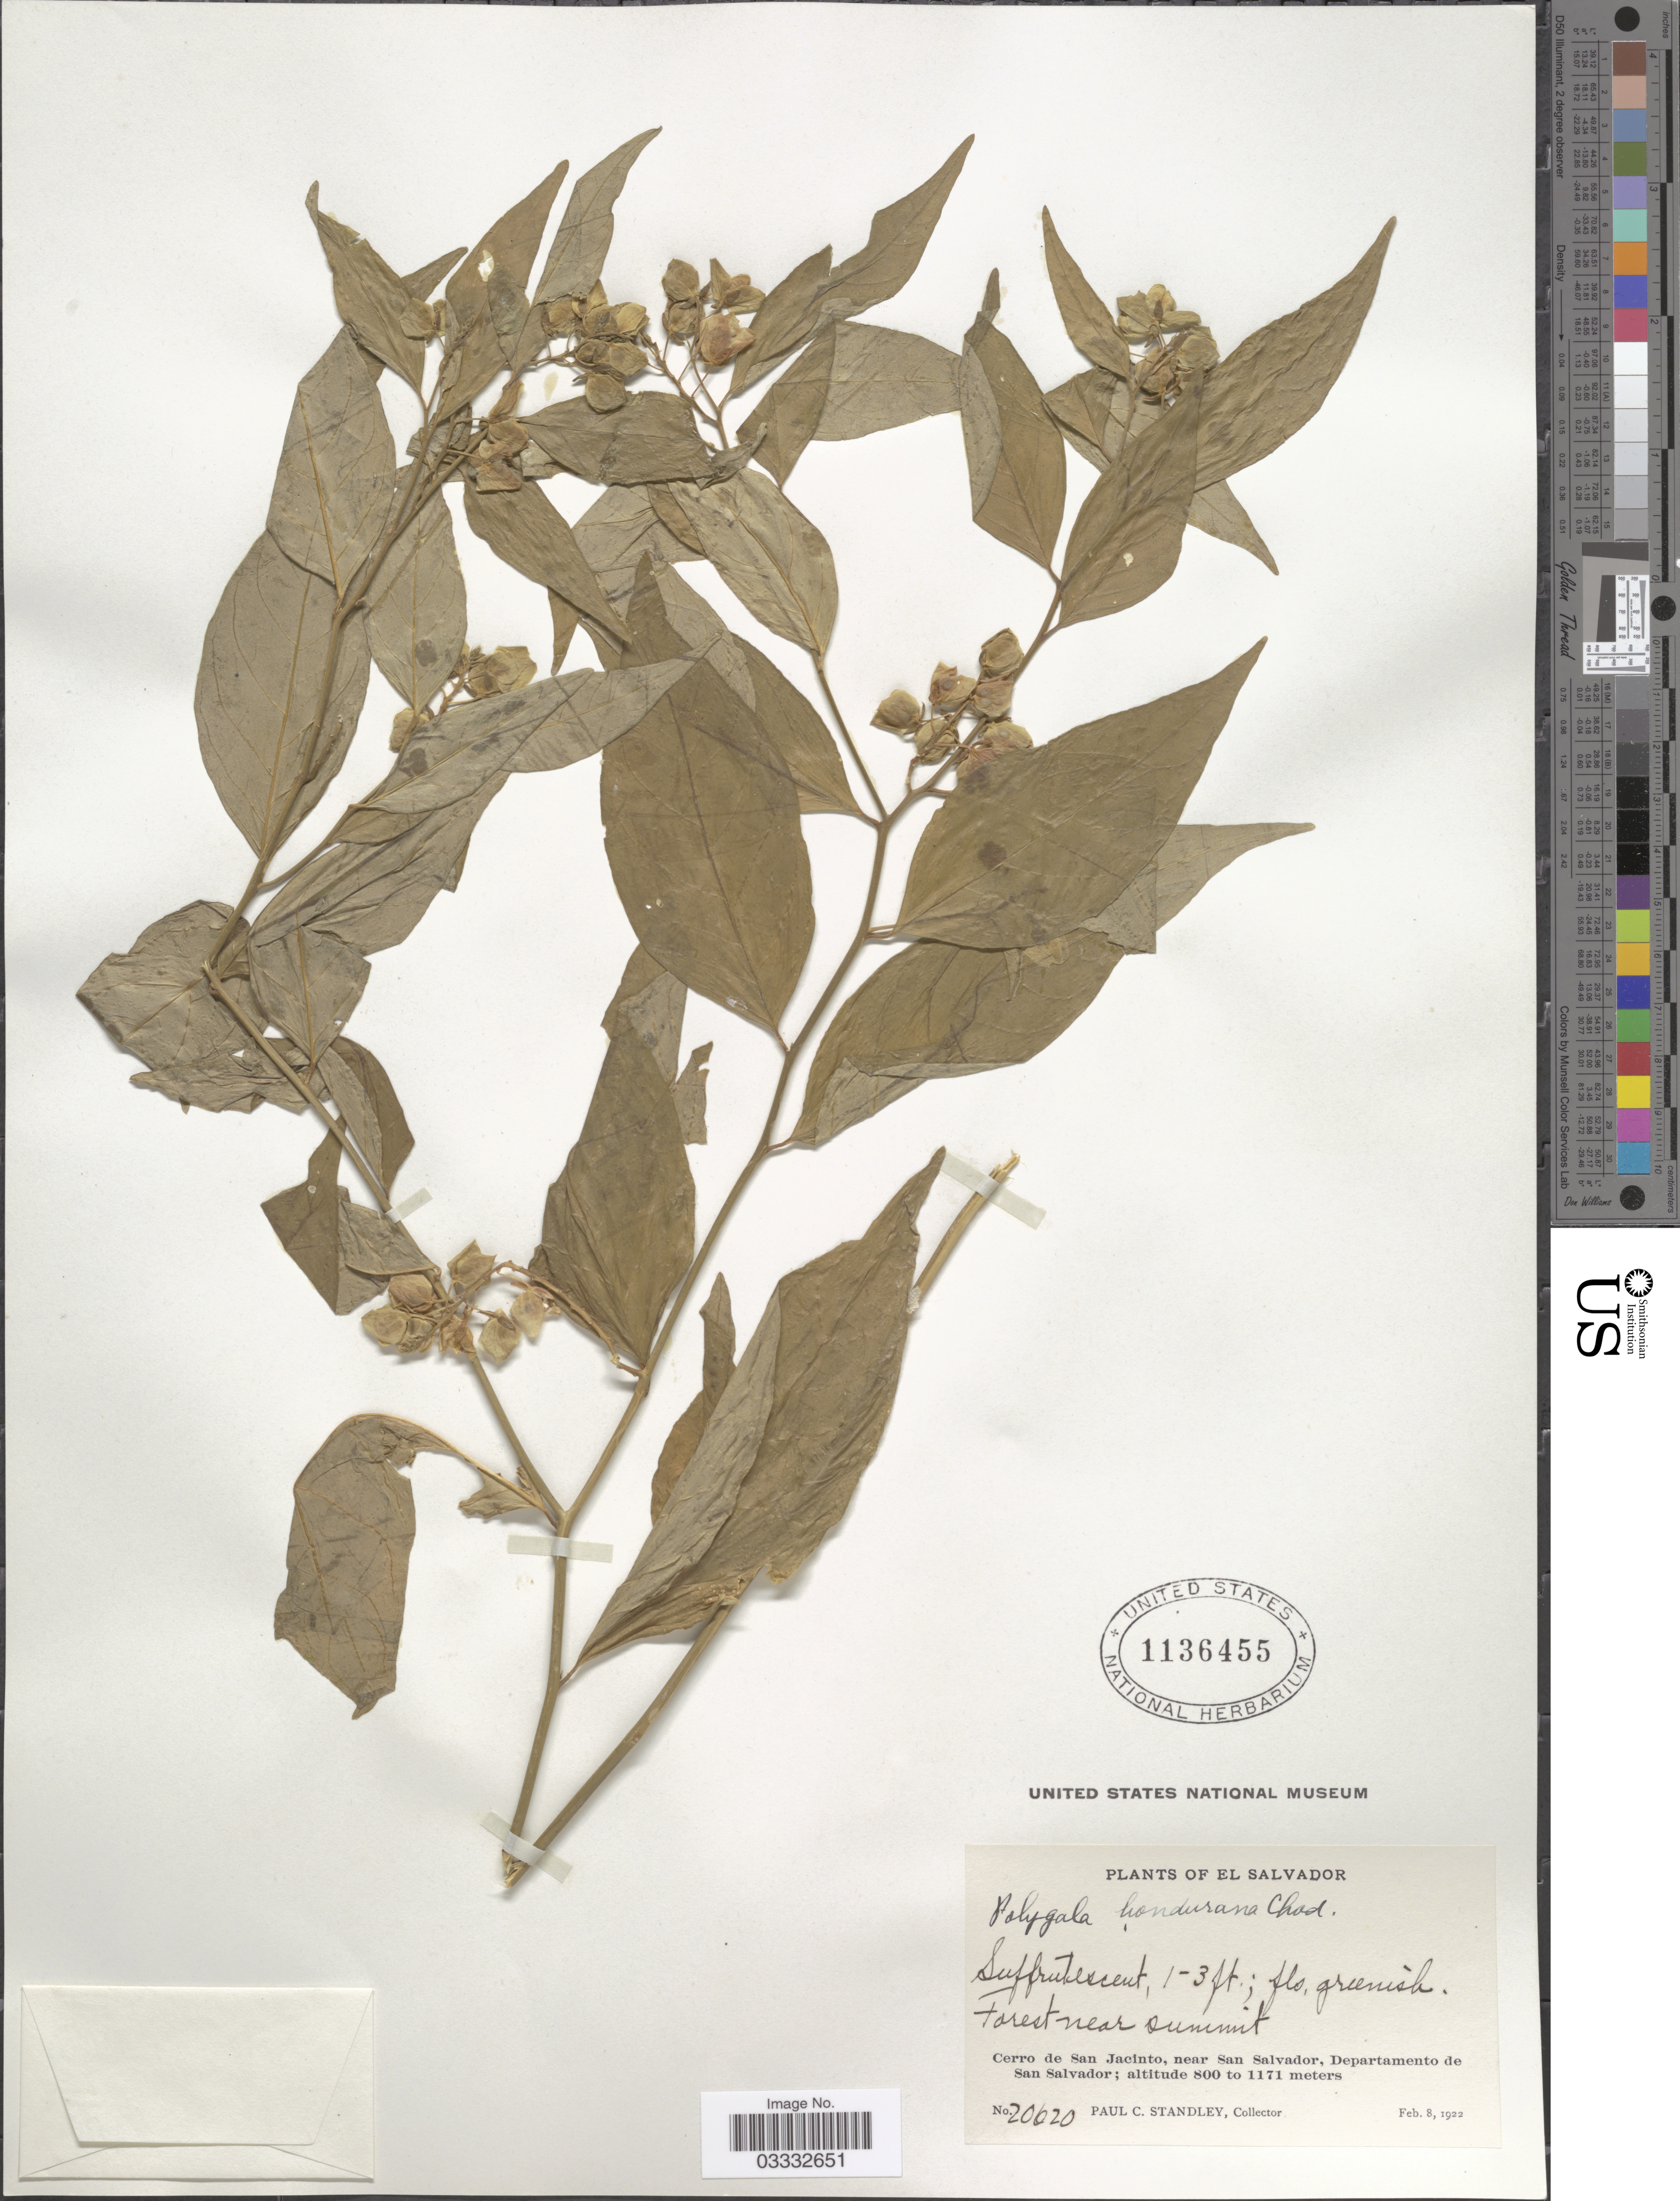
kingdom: Plantae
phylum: Tracheophyta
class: Magnoliopsida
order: Fabales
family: Polygalaceae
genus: Asemeia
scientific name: Asemeia hondurana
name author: (Chodat) J.F.B. Pastore & J.R. Abbott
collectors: P. C. Standley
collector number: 20620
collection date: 1922-02-08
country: El Salvador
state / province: San Salvador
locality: Cerro de San Jacinto, near San Salvador, Departamento de San Salvador.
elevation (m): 800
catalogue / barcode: US 1136455